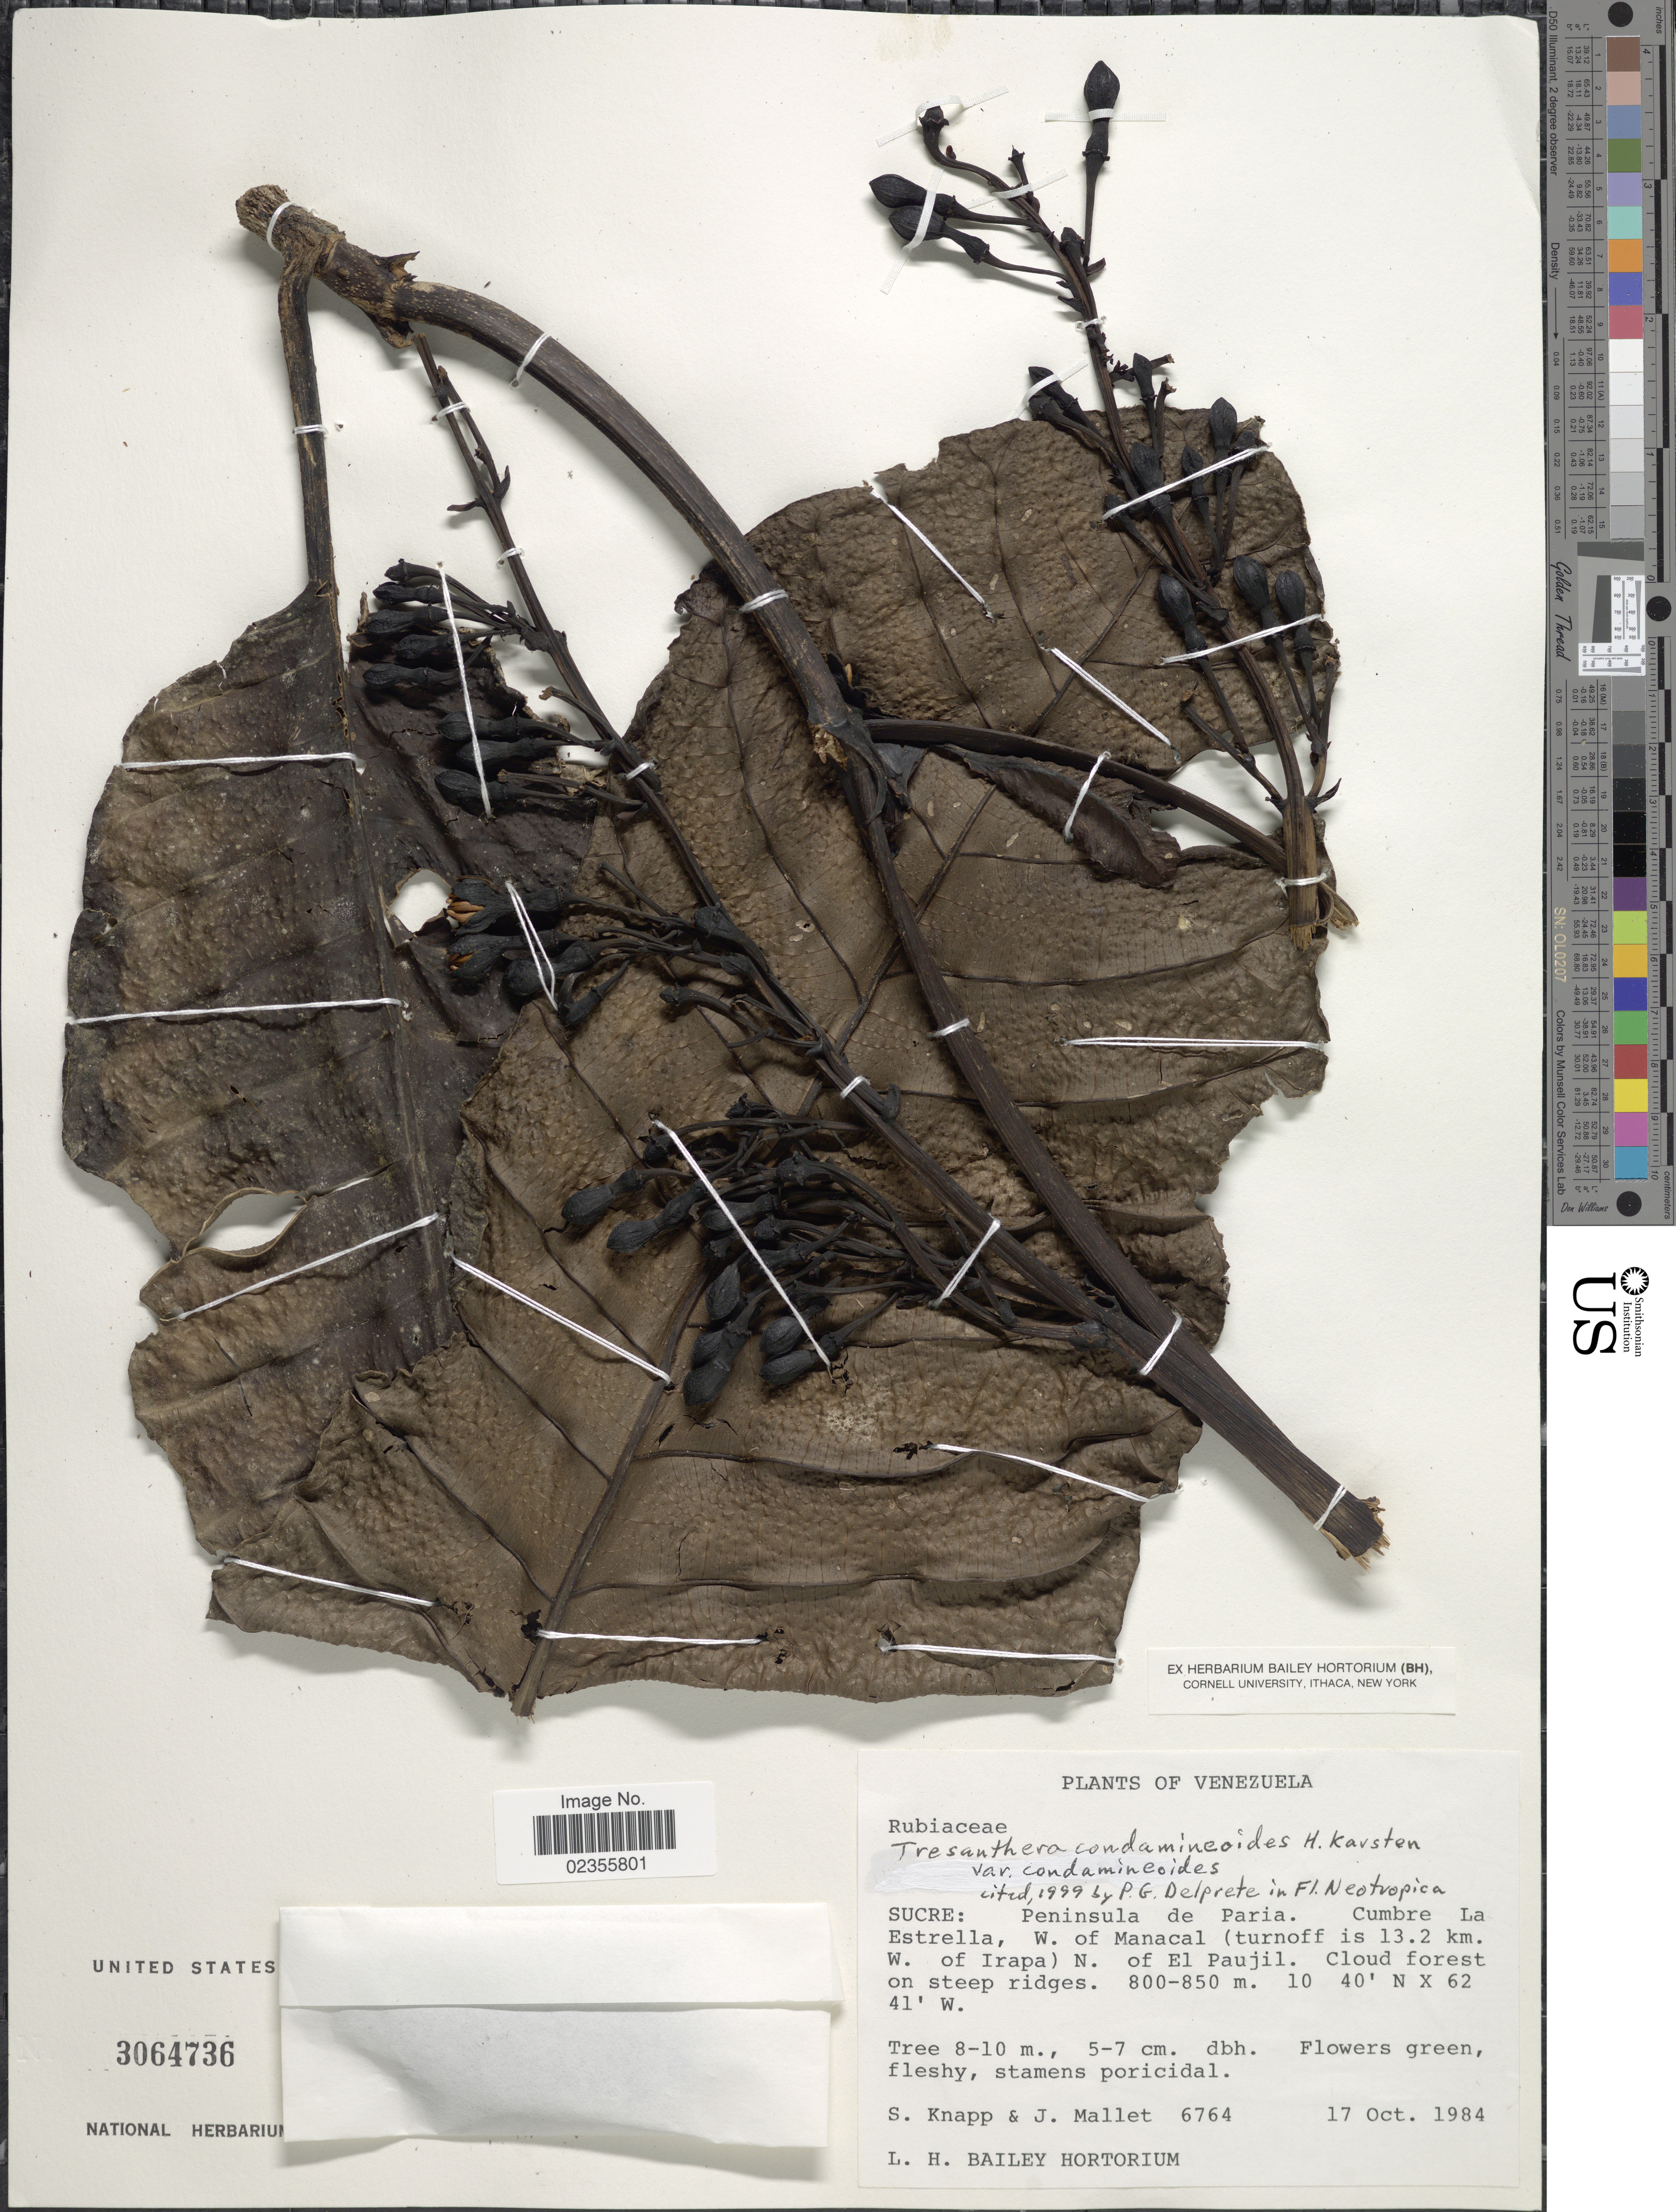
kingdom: Plantae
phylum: Tracheophyta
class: Magnoliopsida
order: Gentianales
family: Rubiaceae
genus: Tresanthera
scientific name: Tresanthera condamineoides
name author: H. Karst.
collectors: S. Knapp & J. Mallet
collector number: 6764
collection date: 1984-10-17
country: Venezuela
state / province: Sucre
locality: Peninsula de Paria, Cumbre La Estrella, W. of Manacal (turnoff is 13.2 km. W. of Irapa) N. of El Paujil, cloud forest on steep ridges.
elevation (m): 800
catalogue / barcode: US 3064736